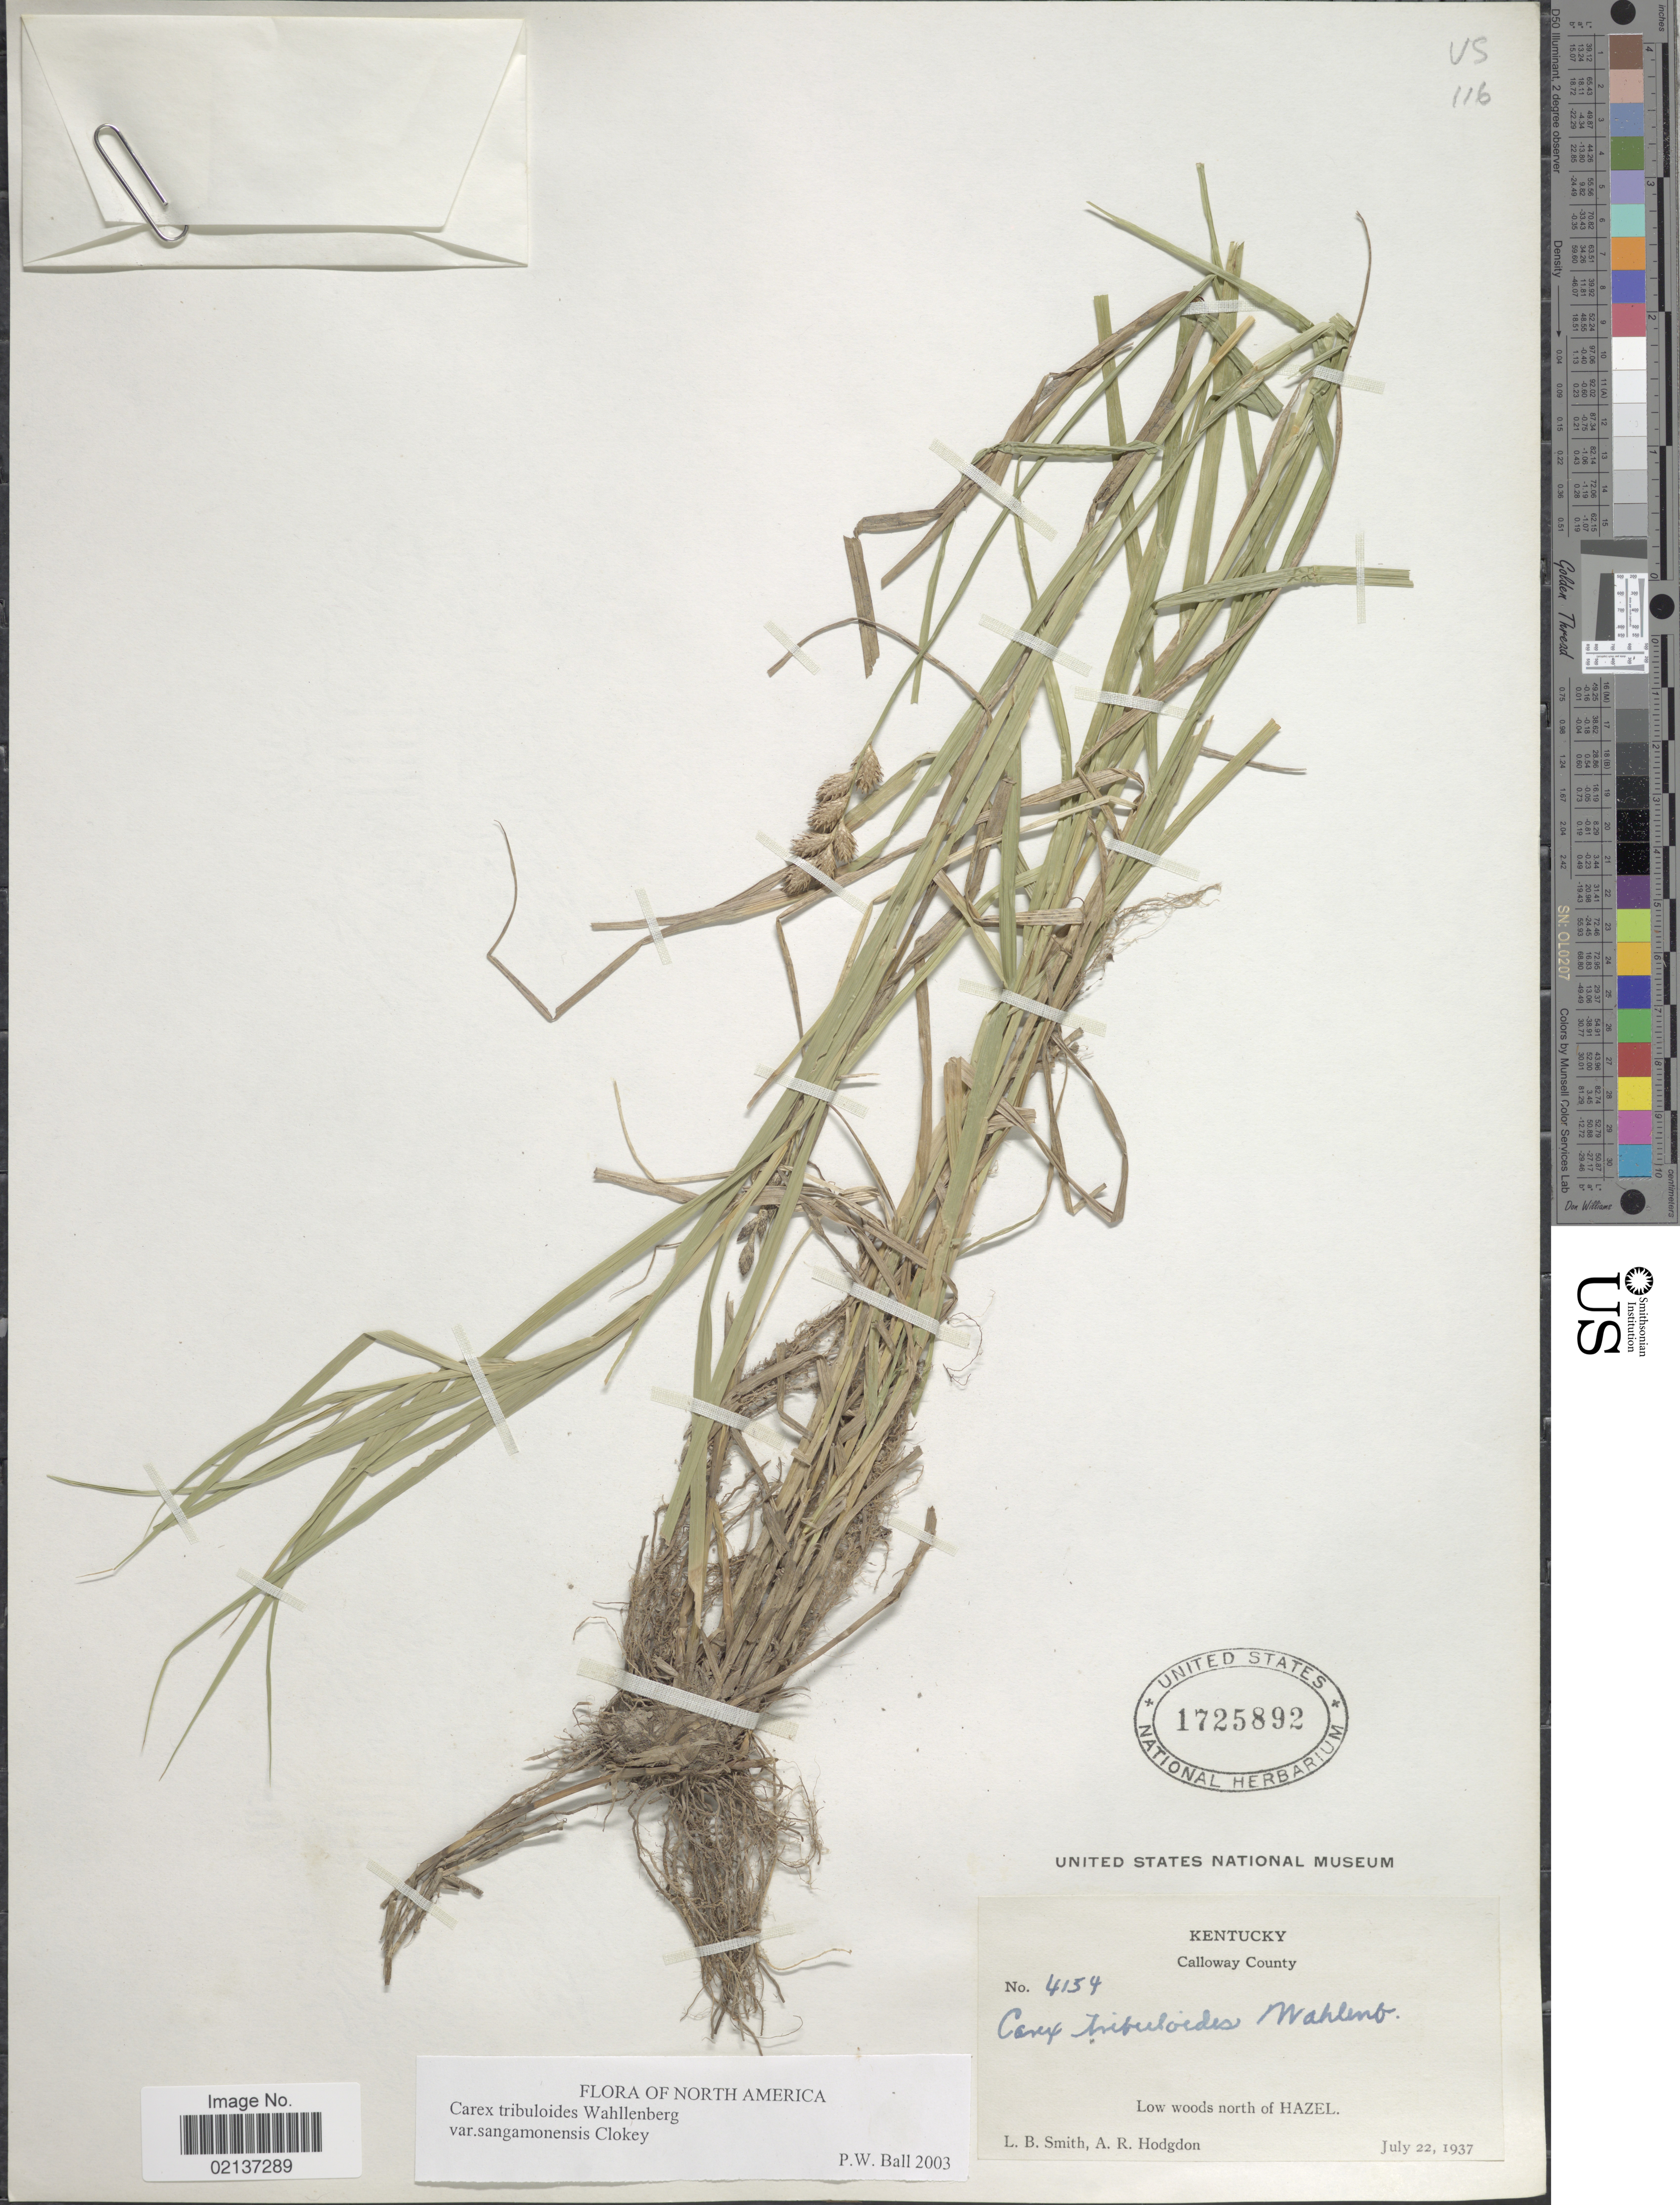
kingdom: Plantae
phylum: Tracheophyta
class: Liliopsida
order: Poales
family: Cyperaceae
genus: Carex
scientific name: Carex tribuloides var. sangamonensis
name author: Clokey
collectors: L. Smith & A. R. Hodgdon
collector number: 4134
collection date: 1937-07-22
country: United States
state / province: Kentucky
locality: Calloway County, low woods north of Hazel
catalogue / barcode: US 1725892